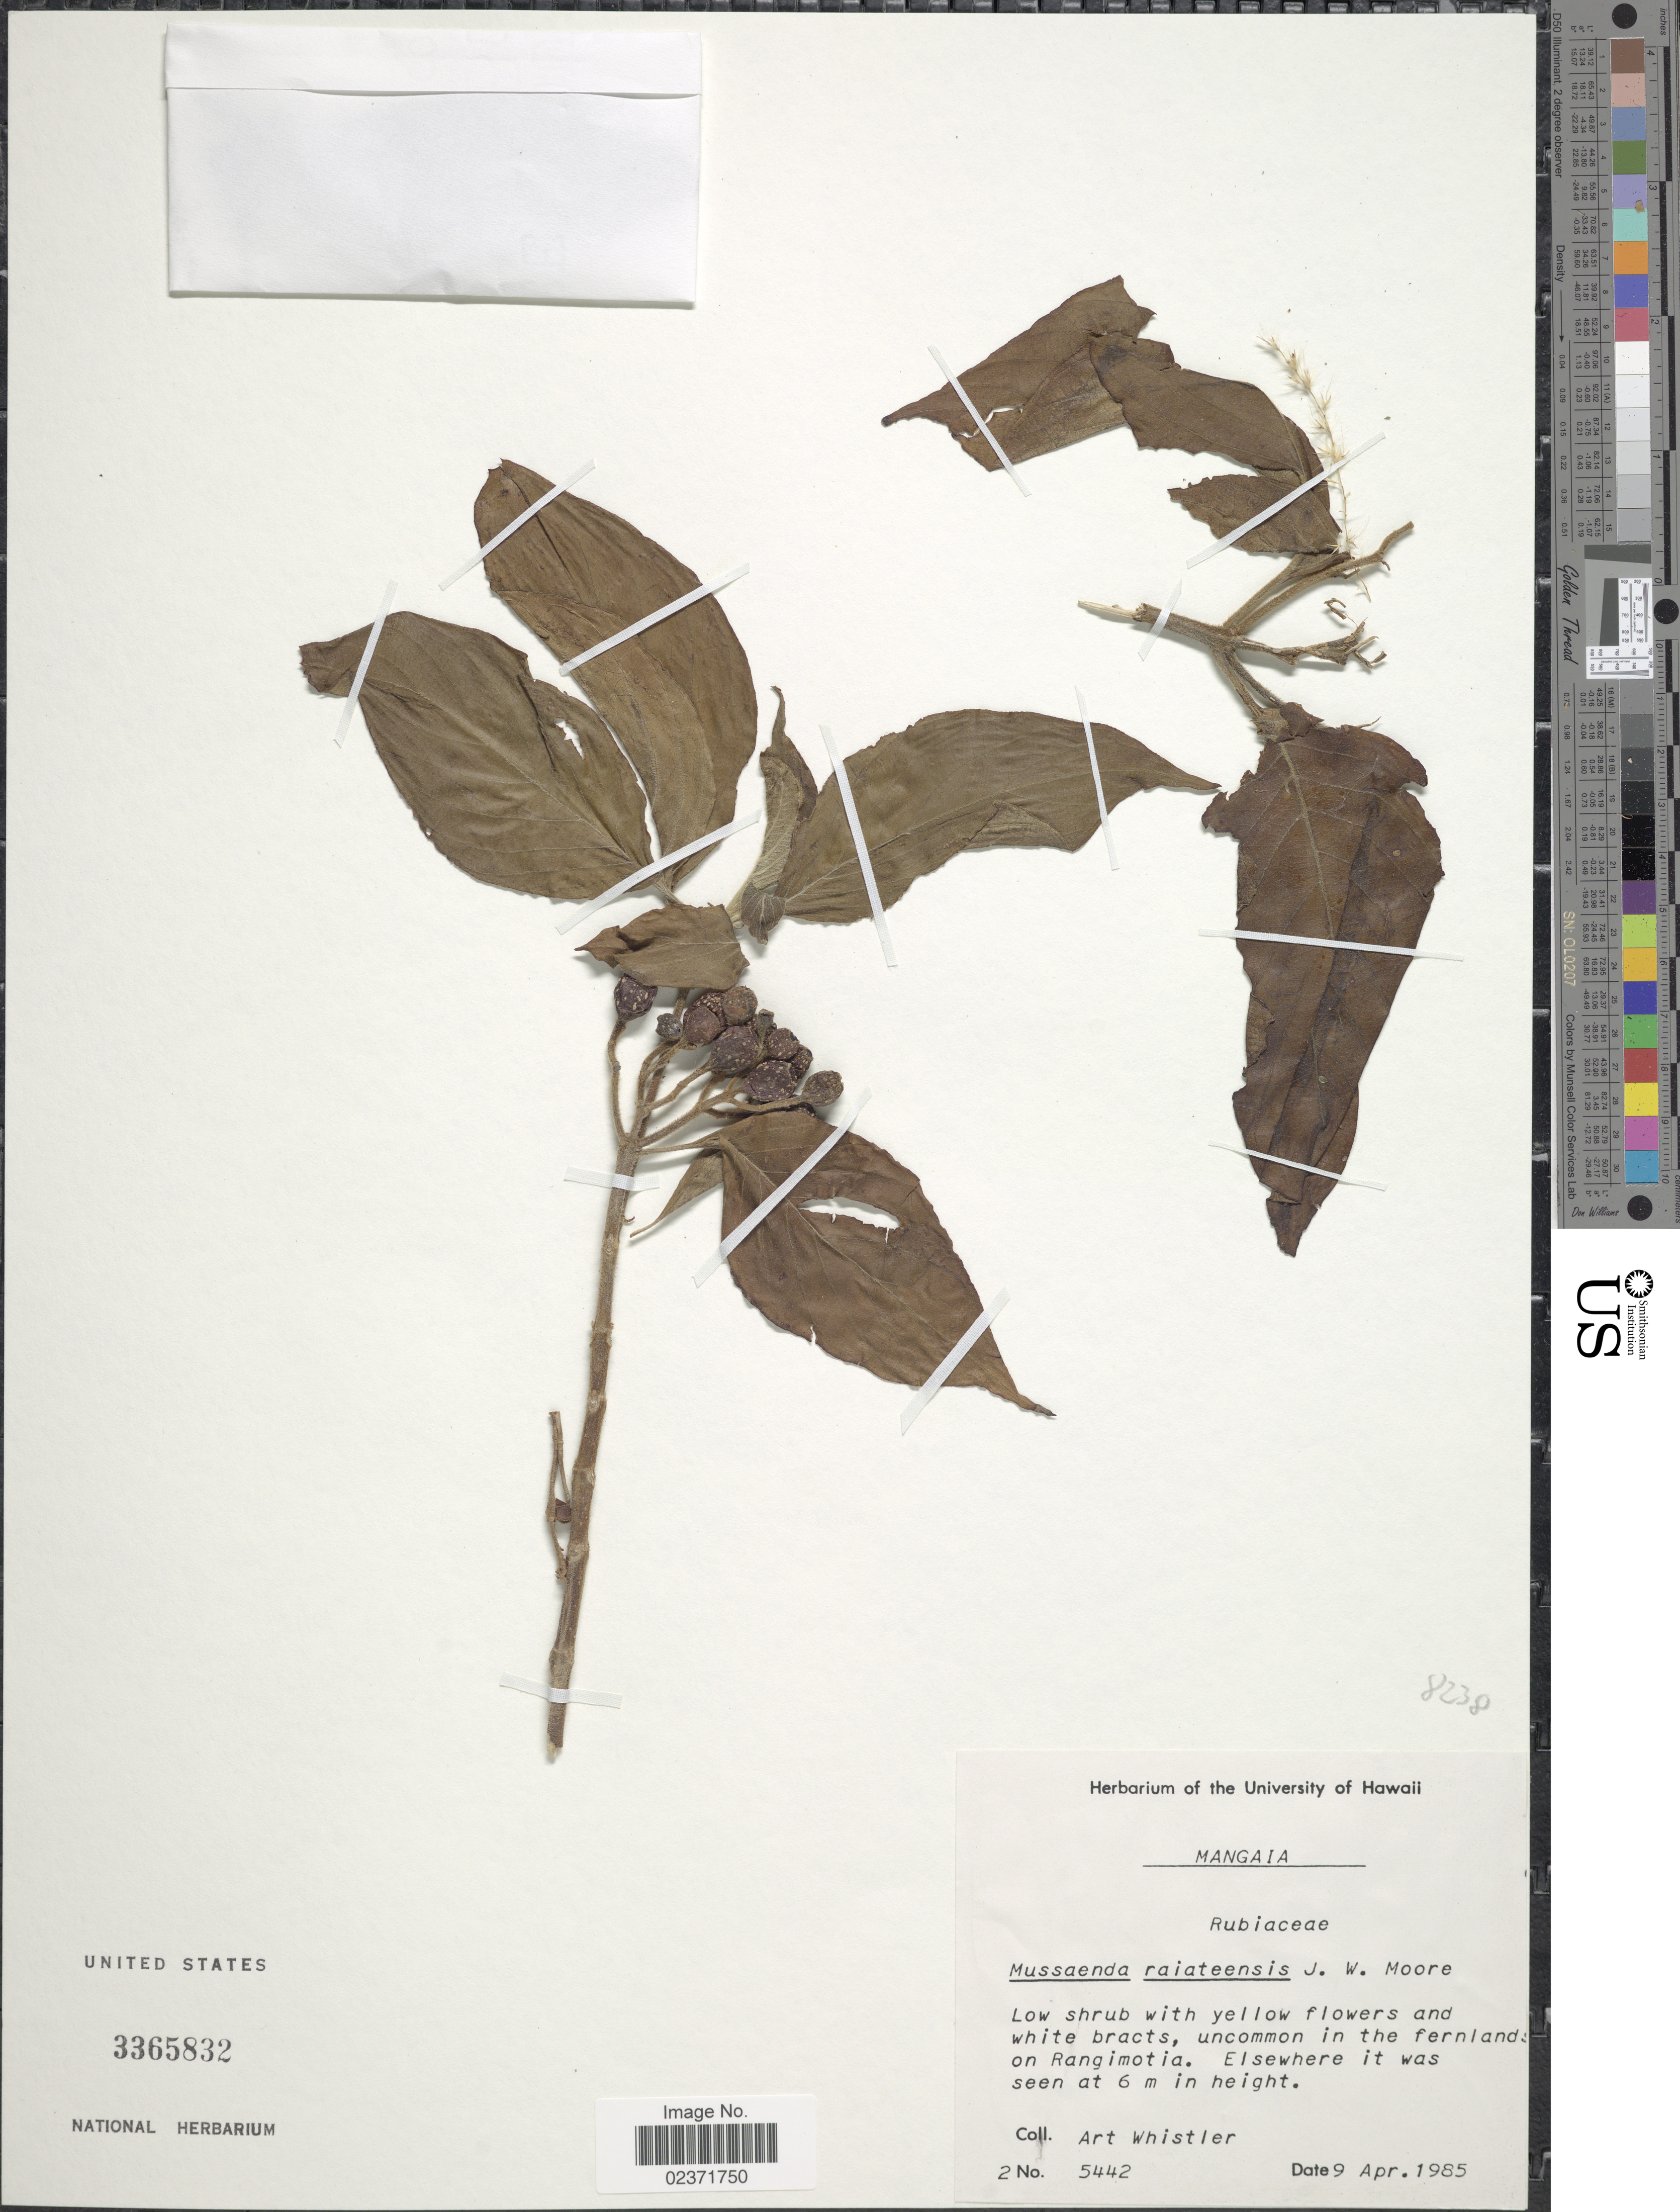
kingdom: Plantae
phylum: Tracheophyta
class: Magnoliopsida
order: Gentianales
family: Rubiaceae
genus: Mussaenda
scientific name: Mussaenda raiateensis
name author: J.W. Moore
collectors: A. Whistler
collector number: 5442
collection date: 1985-04-09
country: Cook Islands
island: Mangaia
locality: Uncommon on the fernlands on Rangimotia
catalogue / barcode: US 3365832